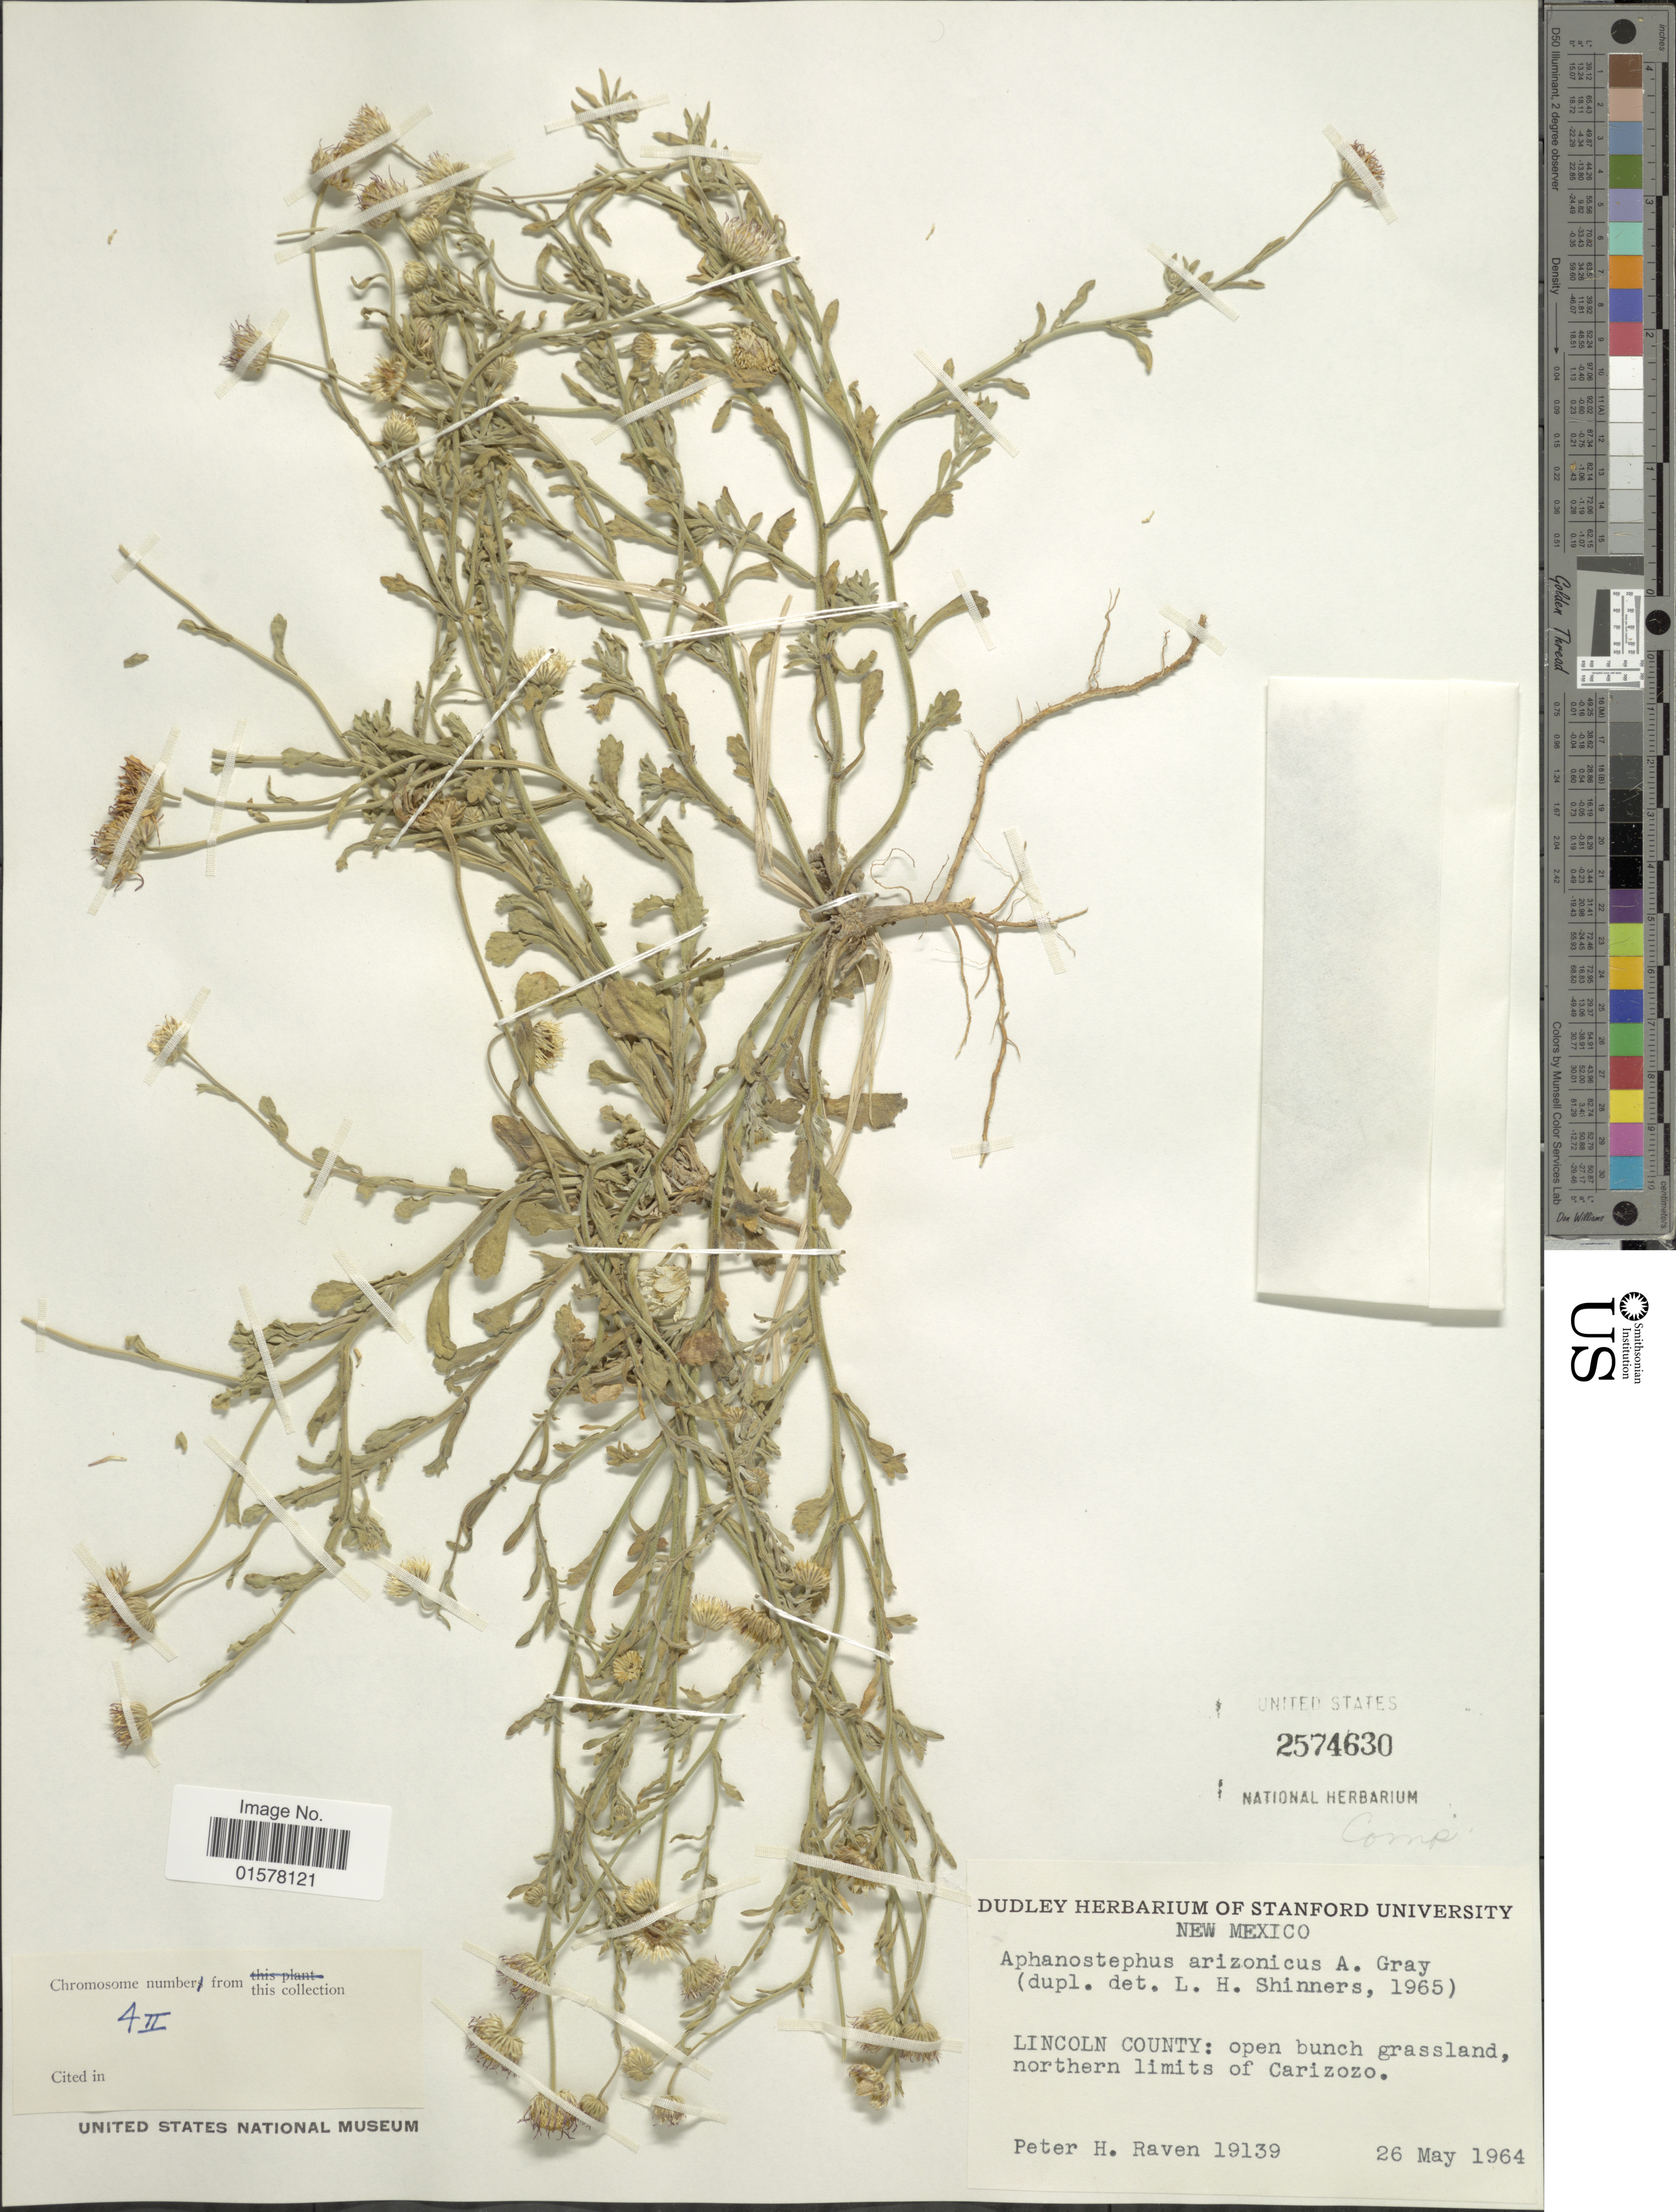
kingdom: Plantae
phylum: Tracheophyta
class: Magnoliopsida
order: Asterales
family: Asteraceae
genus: Aphanostephus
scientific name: Aphanostephus arizonicus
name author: A. Gray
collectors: P. Raven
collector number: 19139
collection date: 1964-05-26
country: United States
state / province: New Mexico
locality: New Mexico. Lincoln County: open bunch grassland, northern limits of Carizozo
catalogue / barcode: US 2574630